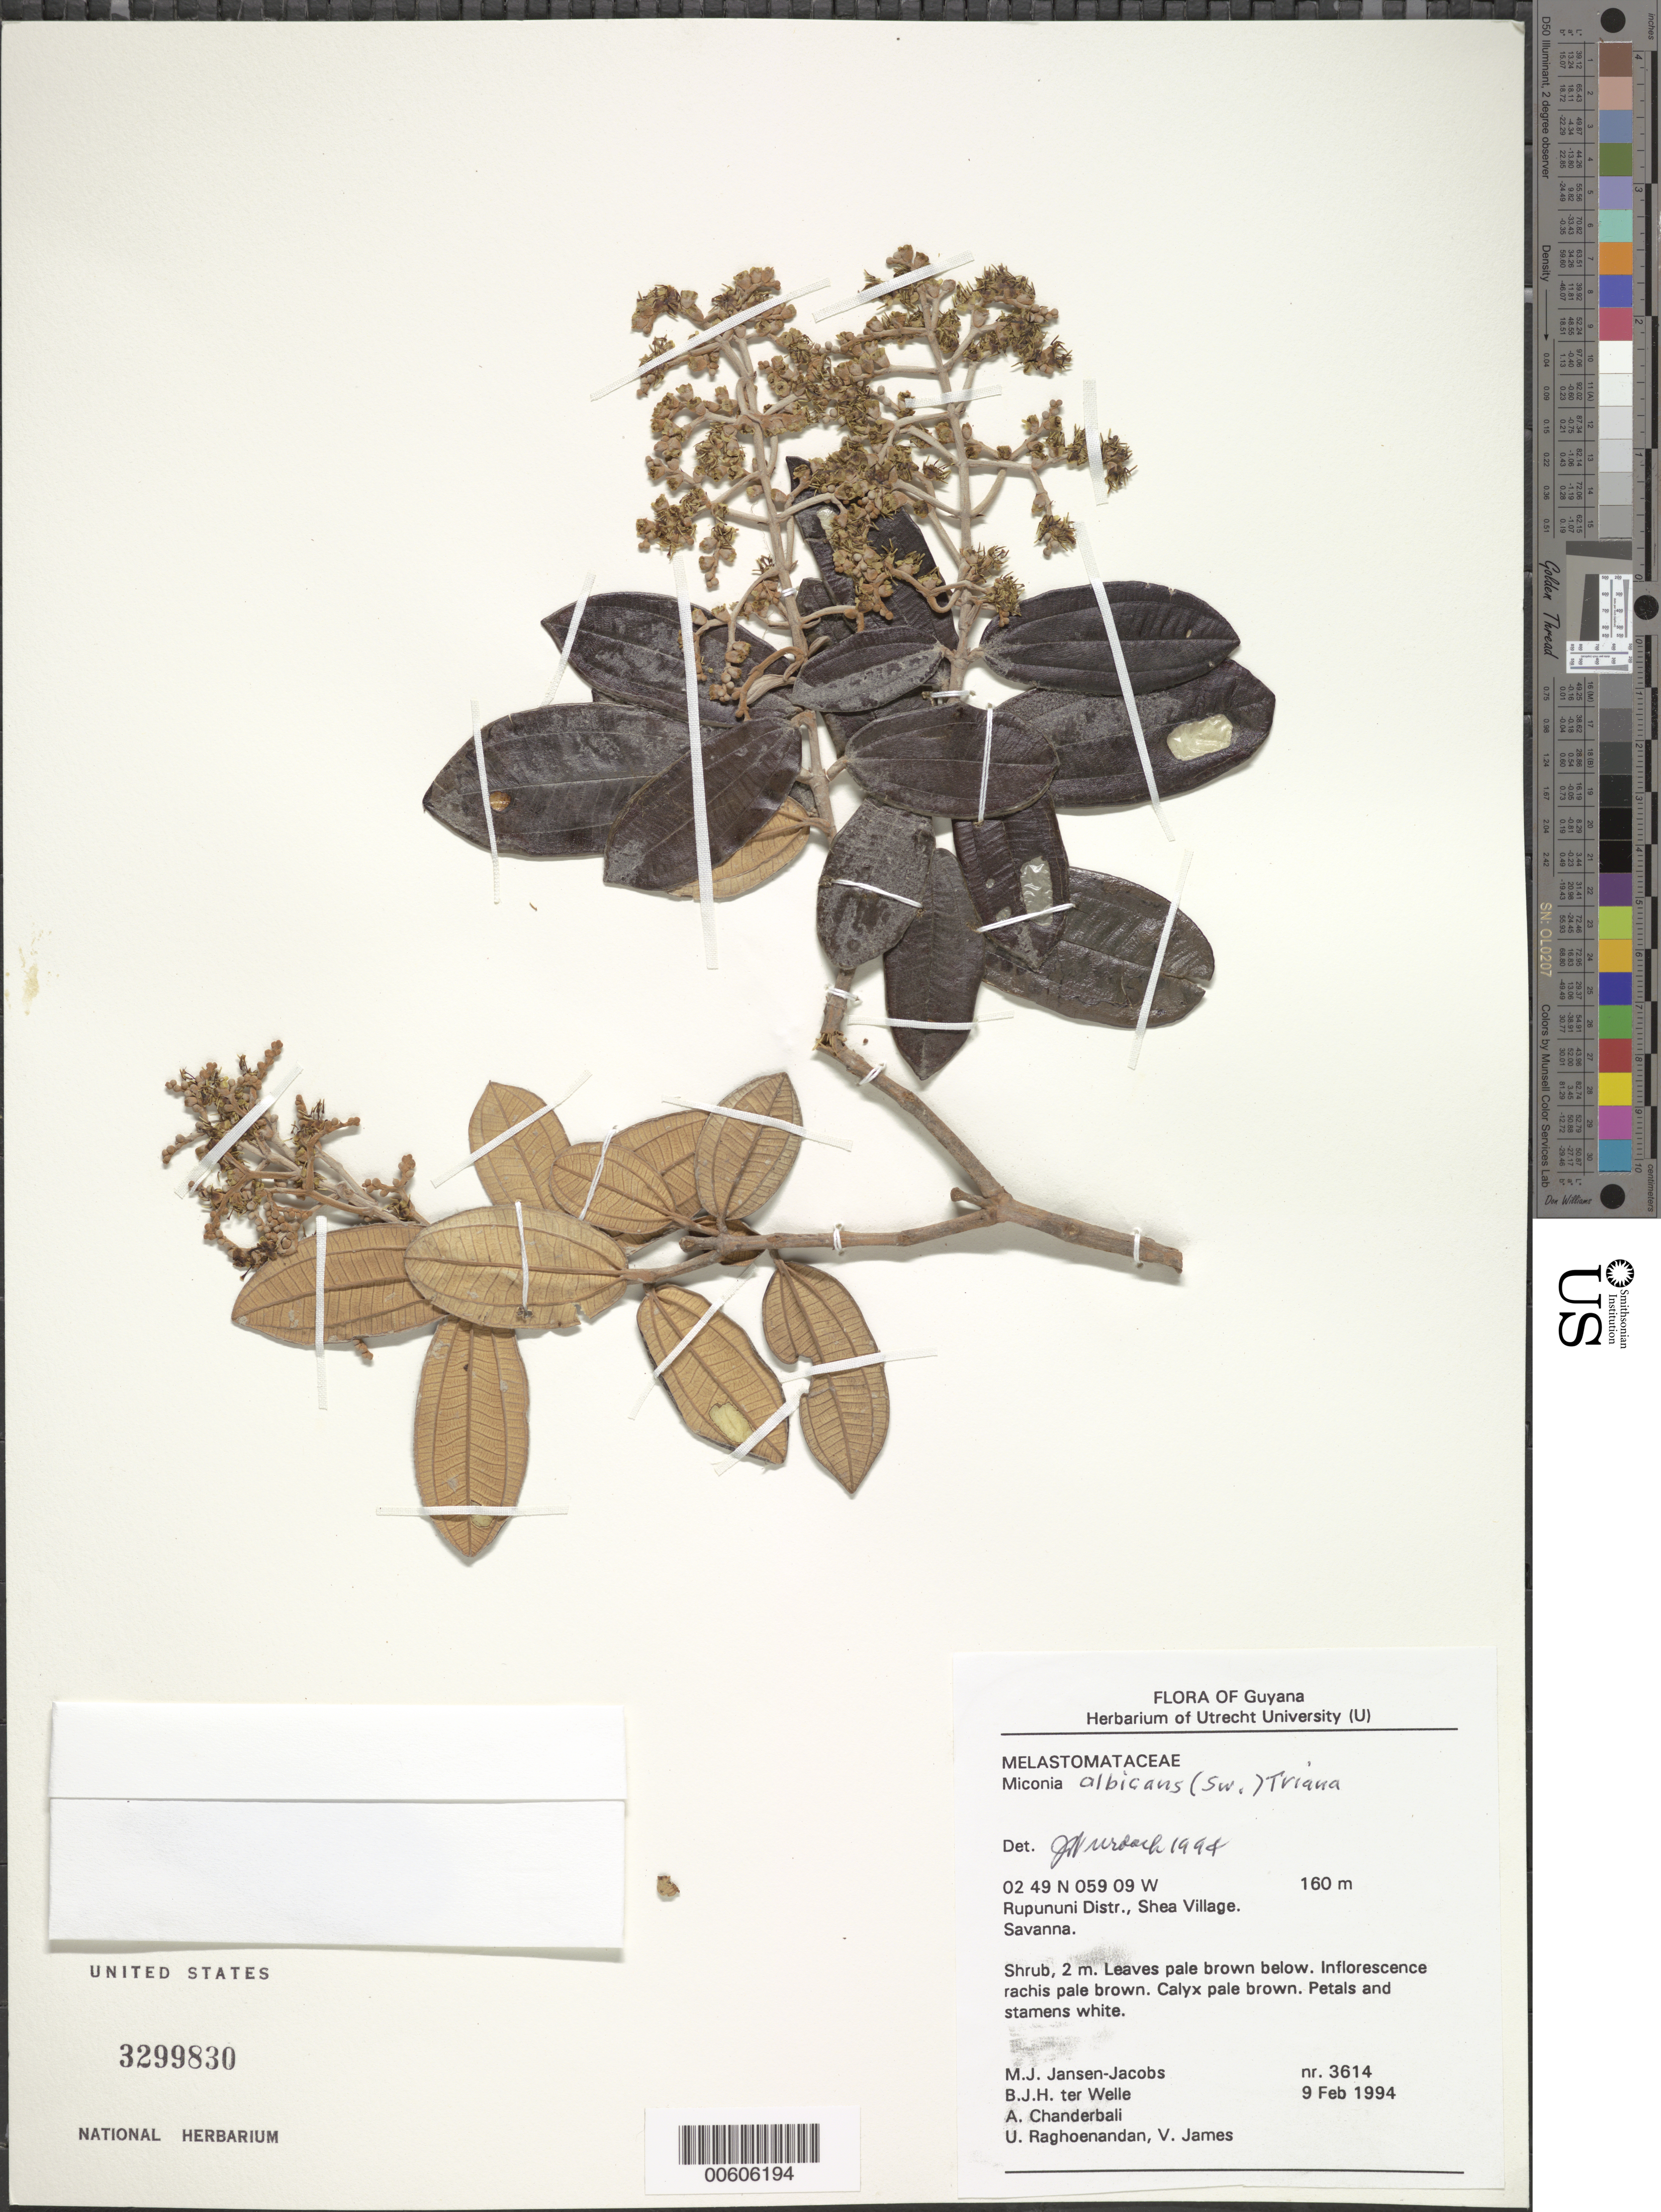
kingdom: Plantae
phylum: Tracheophyta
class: Magnoliopsida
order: Myrtales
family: Melastomataceae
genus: Miconia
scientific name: Miconia albicans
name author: (Sw.) Triana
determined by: Wurdack, John J., (US), US (UNITED STATES)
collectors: M. J. Jansen-Jacobs, B. Welle, A. S. Chanderbali, U. Raghoenandan & V. James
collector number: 3614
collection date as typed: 9-Feb-94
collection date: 1994-02-09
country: Guyana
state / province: U. Takutu-U. Essequibo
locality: Shea Village, Rupununi Dist.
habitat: Savanna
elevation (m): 160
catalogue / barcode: US 3299830